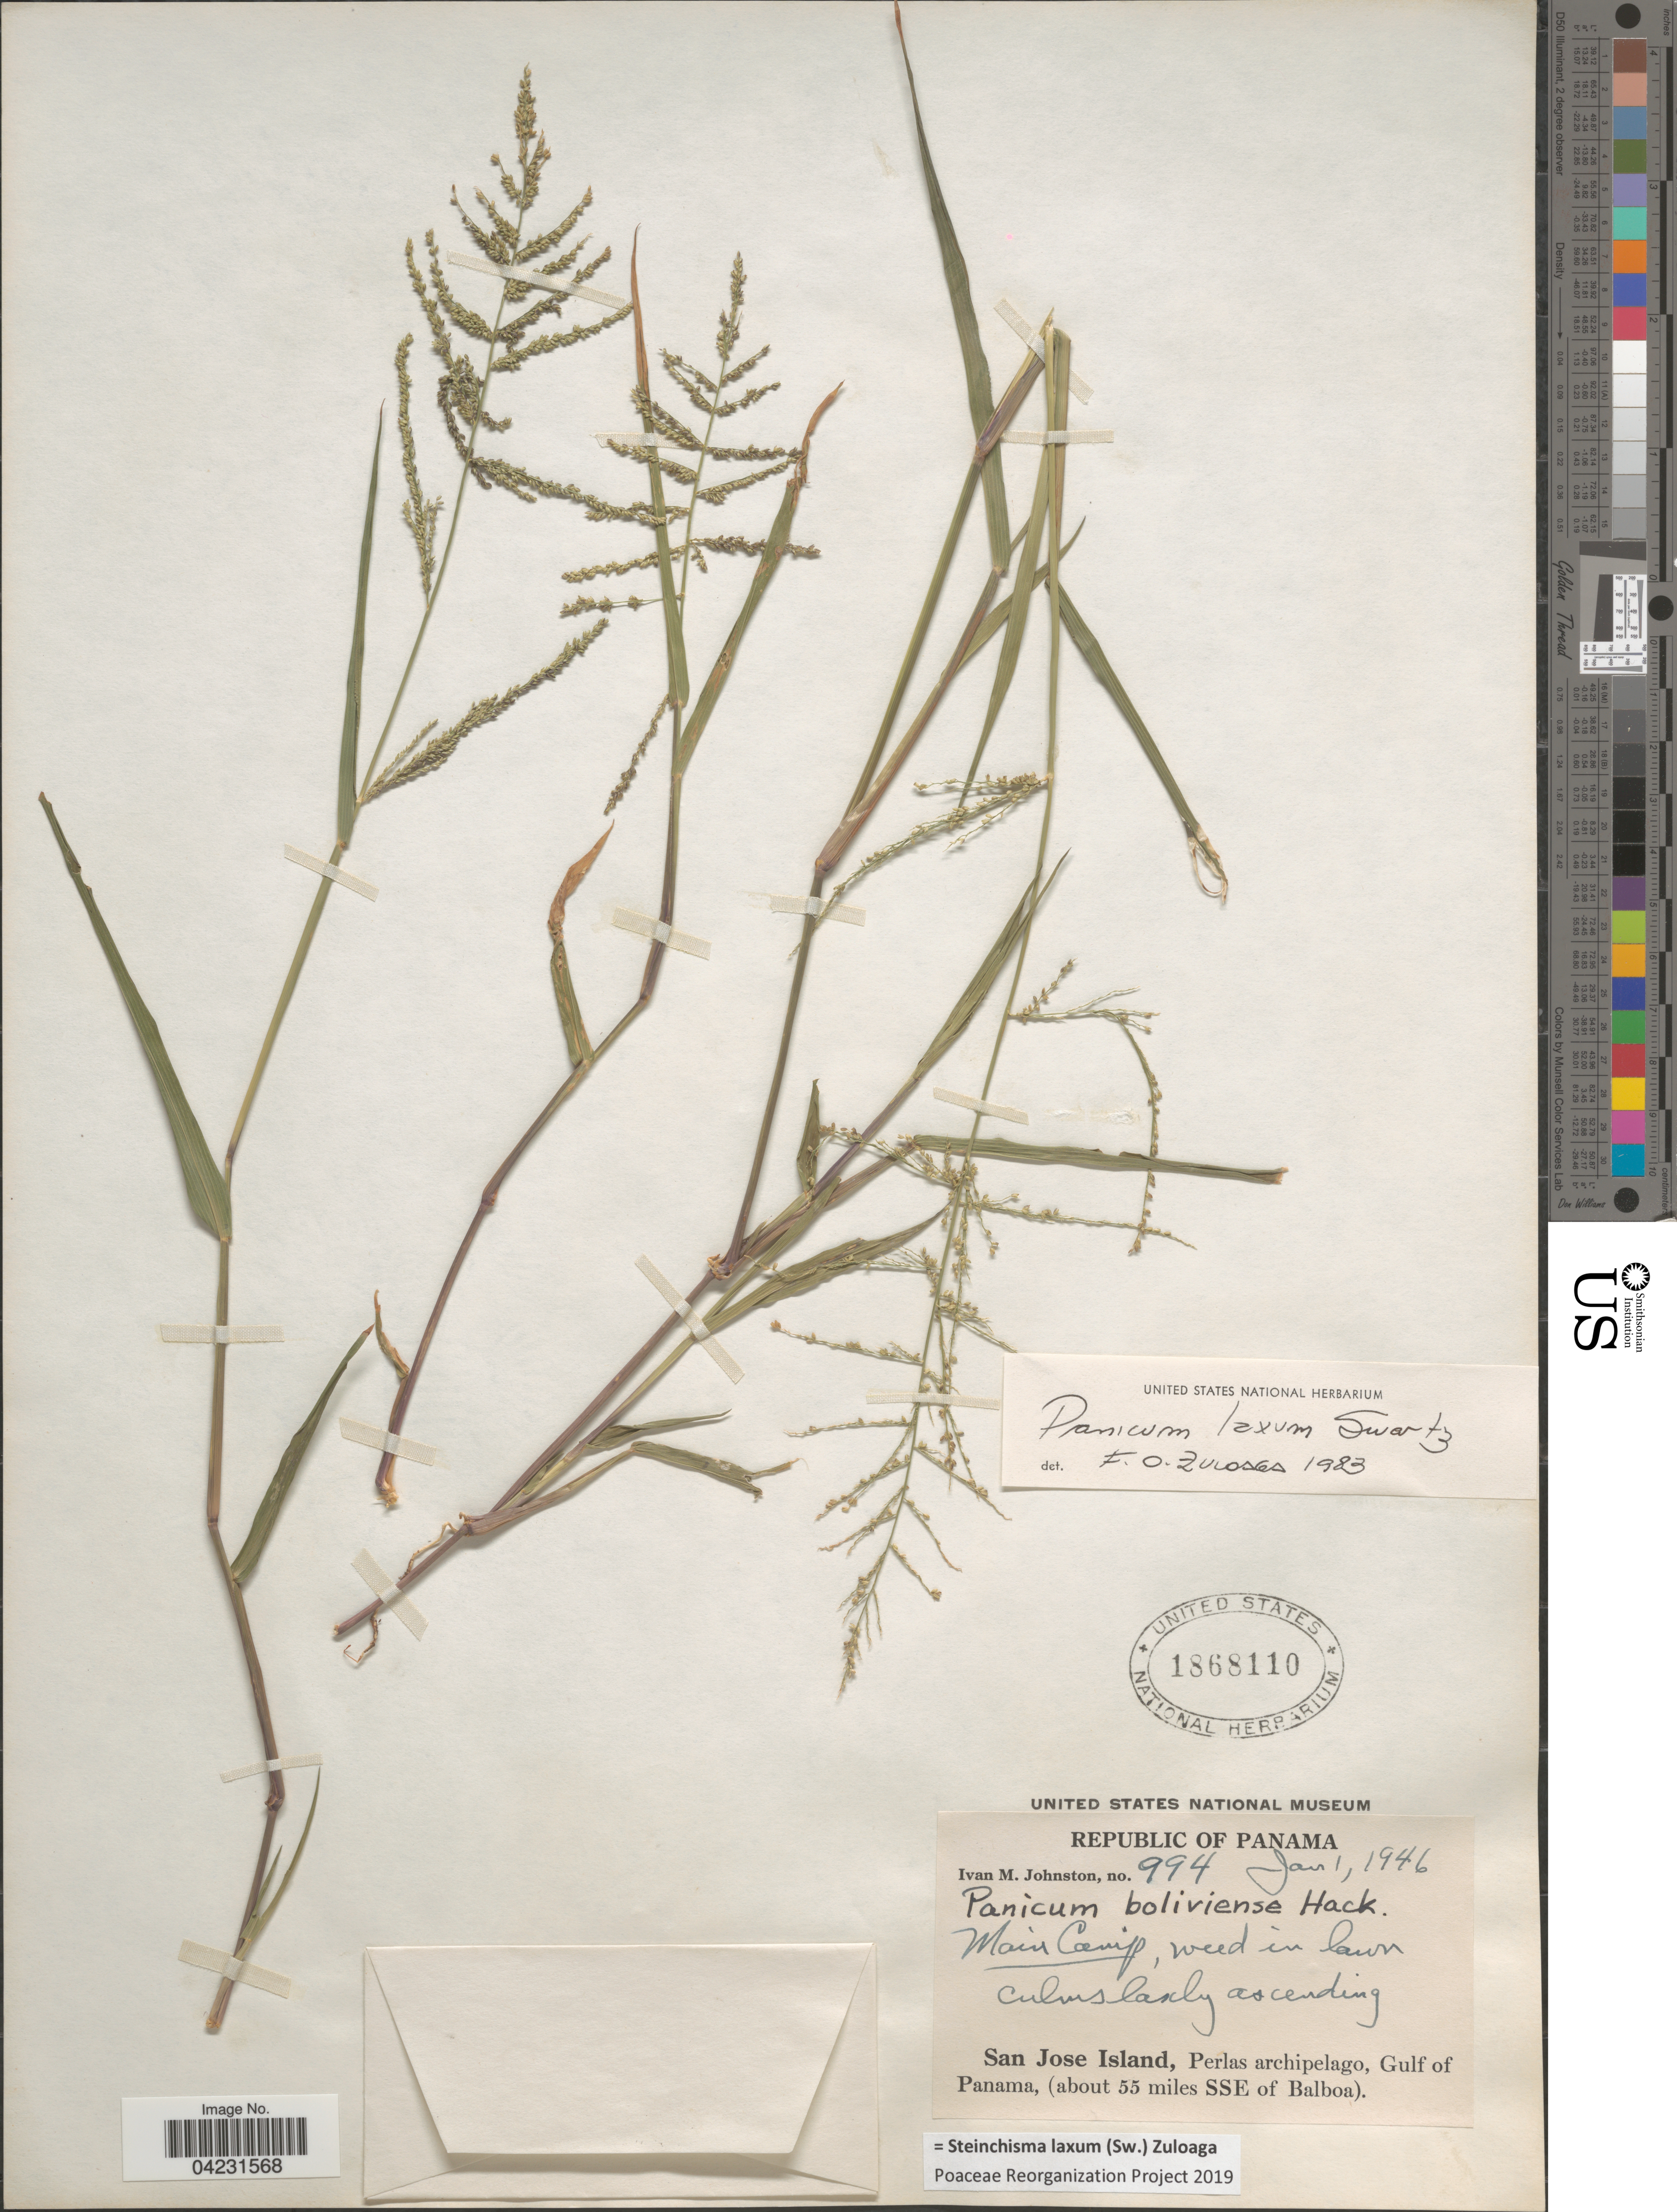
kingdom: Plantae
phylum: Tracheophyta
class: Liliopsida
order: Poales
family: Poaceae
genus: Steinchisma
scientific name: Steinchisma laxum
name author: (Sw.) Zuloaga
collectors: I.M. Johnston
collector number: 994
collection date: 1946-01-01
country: Panama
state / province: Panamá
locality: Republic of Panama. Main Camp, weed in lawn. San Jose Island, Perlas archipelago, Gulf of Panama, (about 55 miles SSE of Balboa).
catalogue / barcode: US 1868110